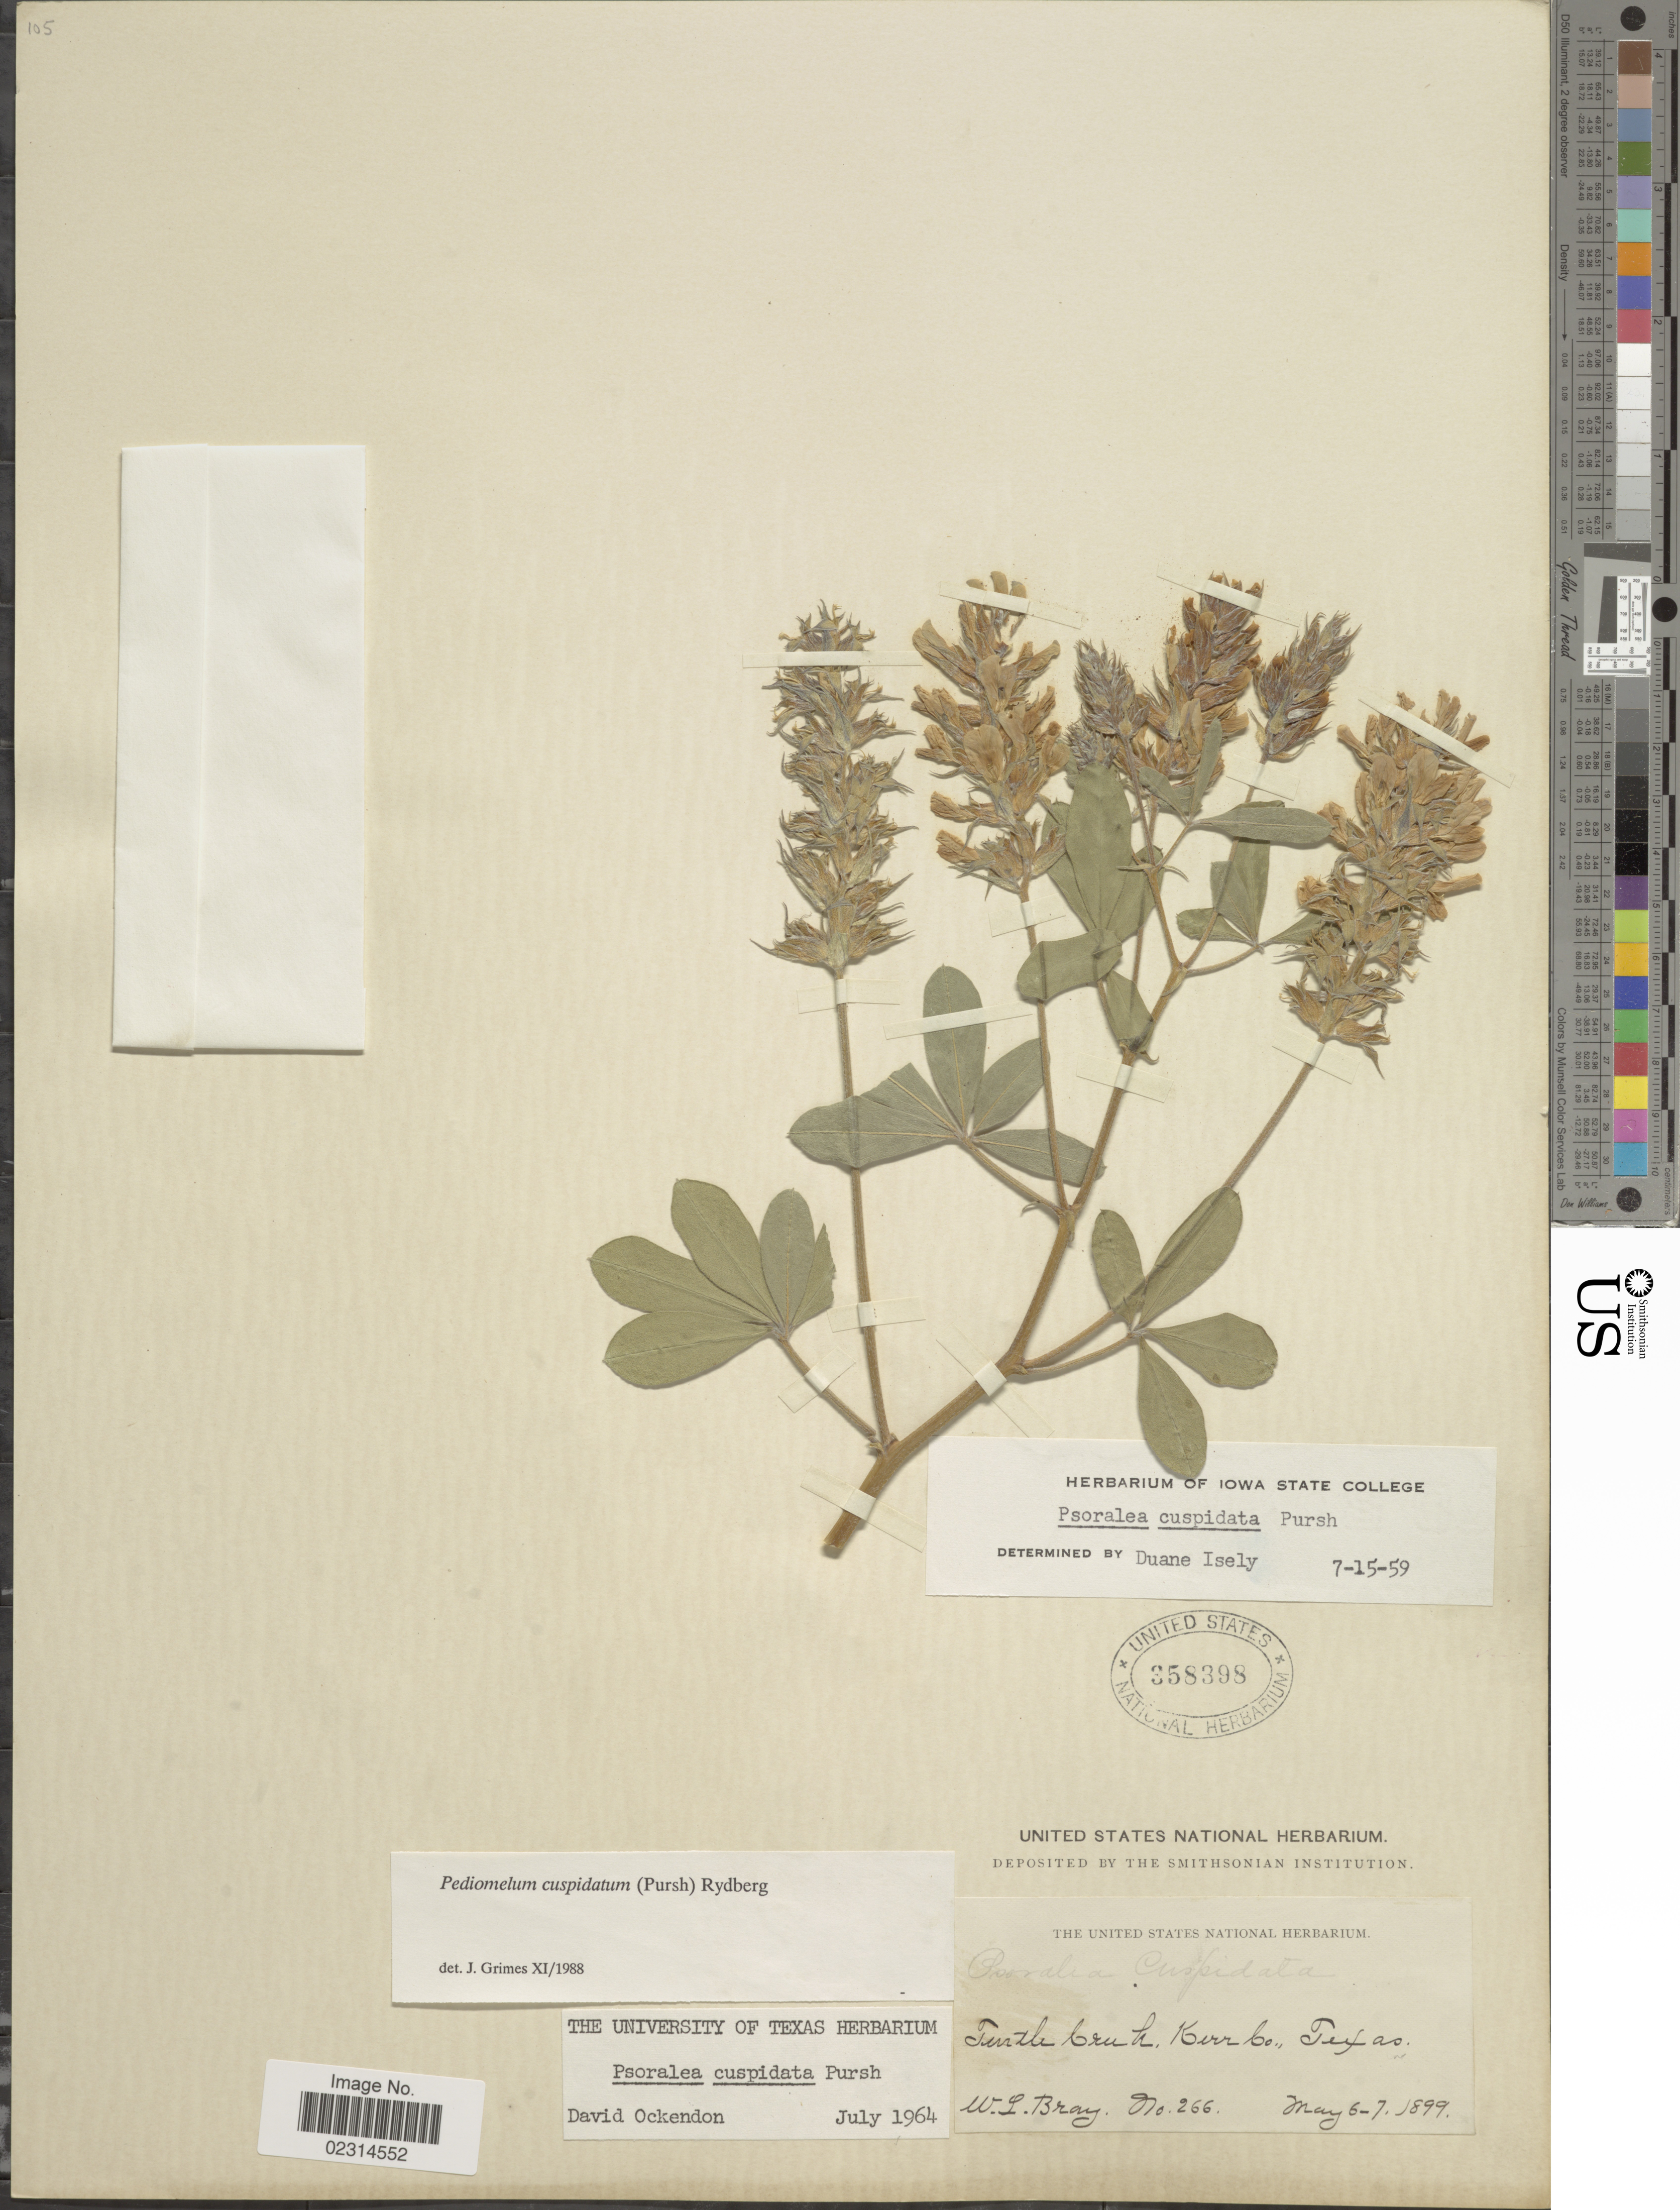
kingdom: Plantae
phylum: Tracheophyta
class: Magnoliopsida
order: Fabales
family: Fabaceae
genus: Pediomelum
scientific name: Pediomelum cuspidatum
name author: (Pursh) Rydb.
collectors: W. L. Bray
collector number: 266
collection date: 1899-05-06/1899-05-07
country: United States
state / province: Texas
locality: Turtle Creek, Kerr Co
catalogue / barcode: US 358398